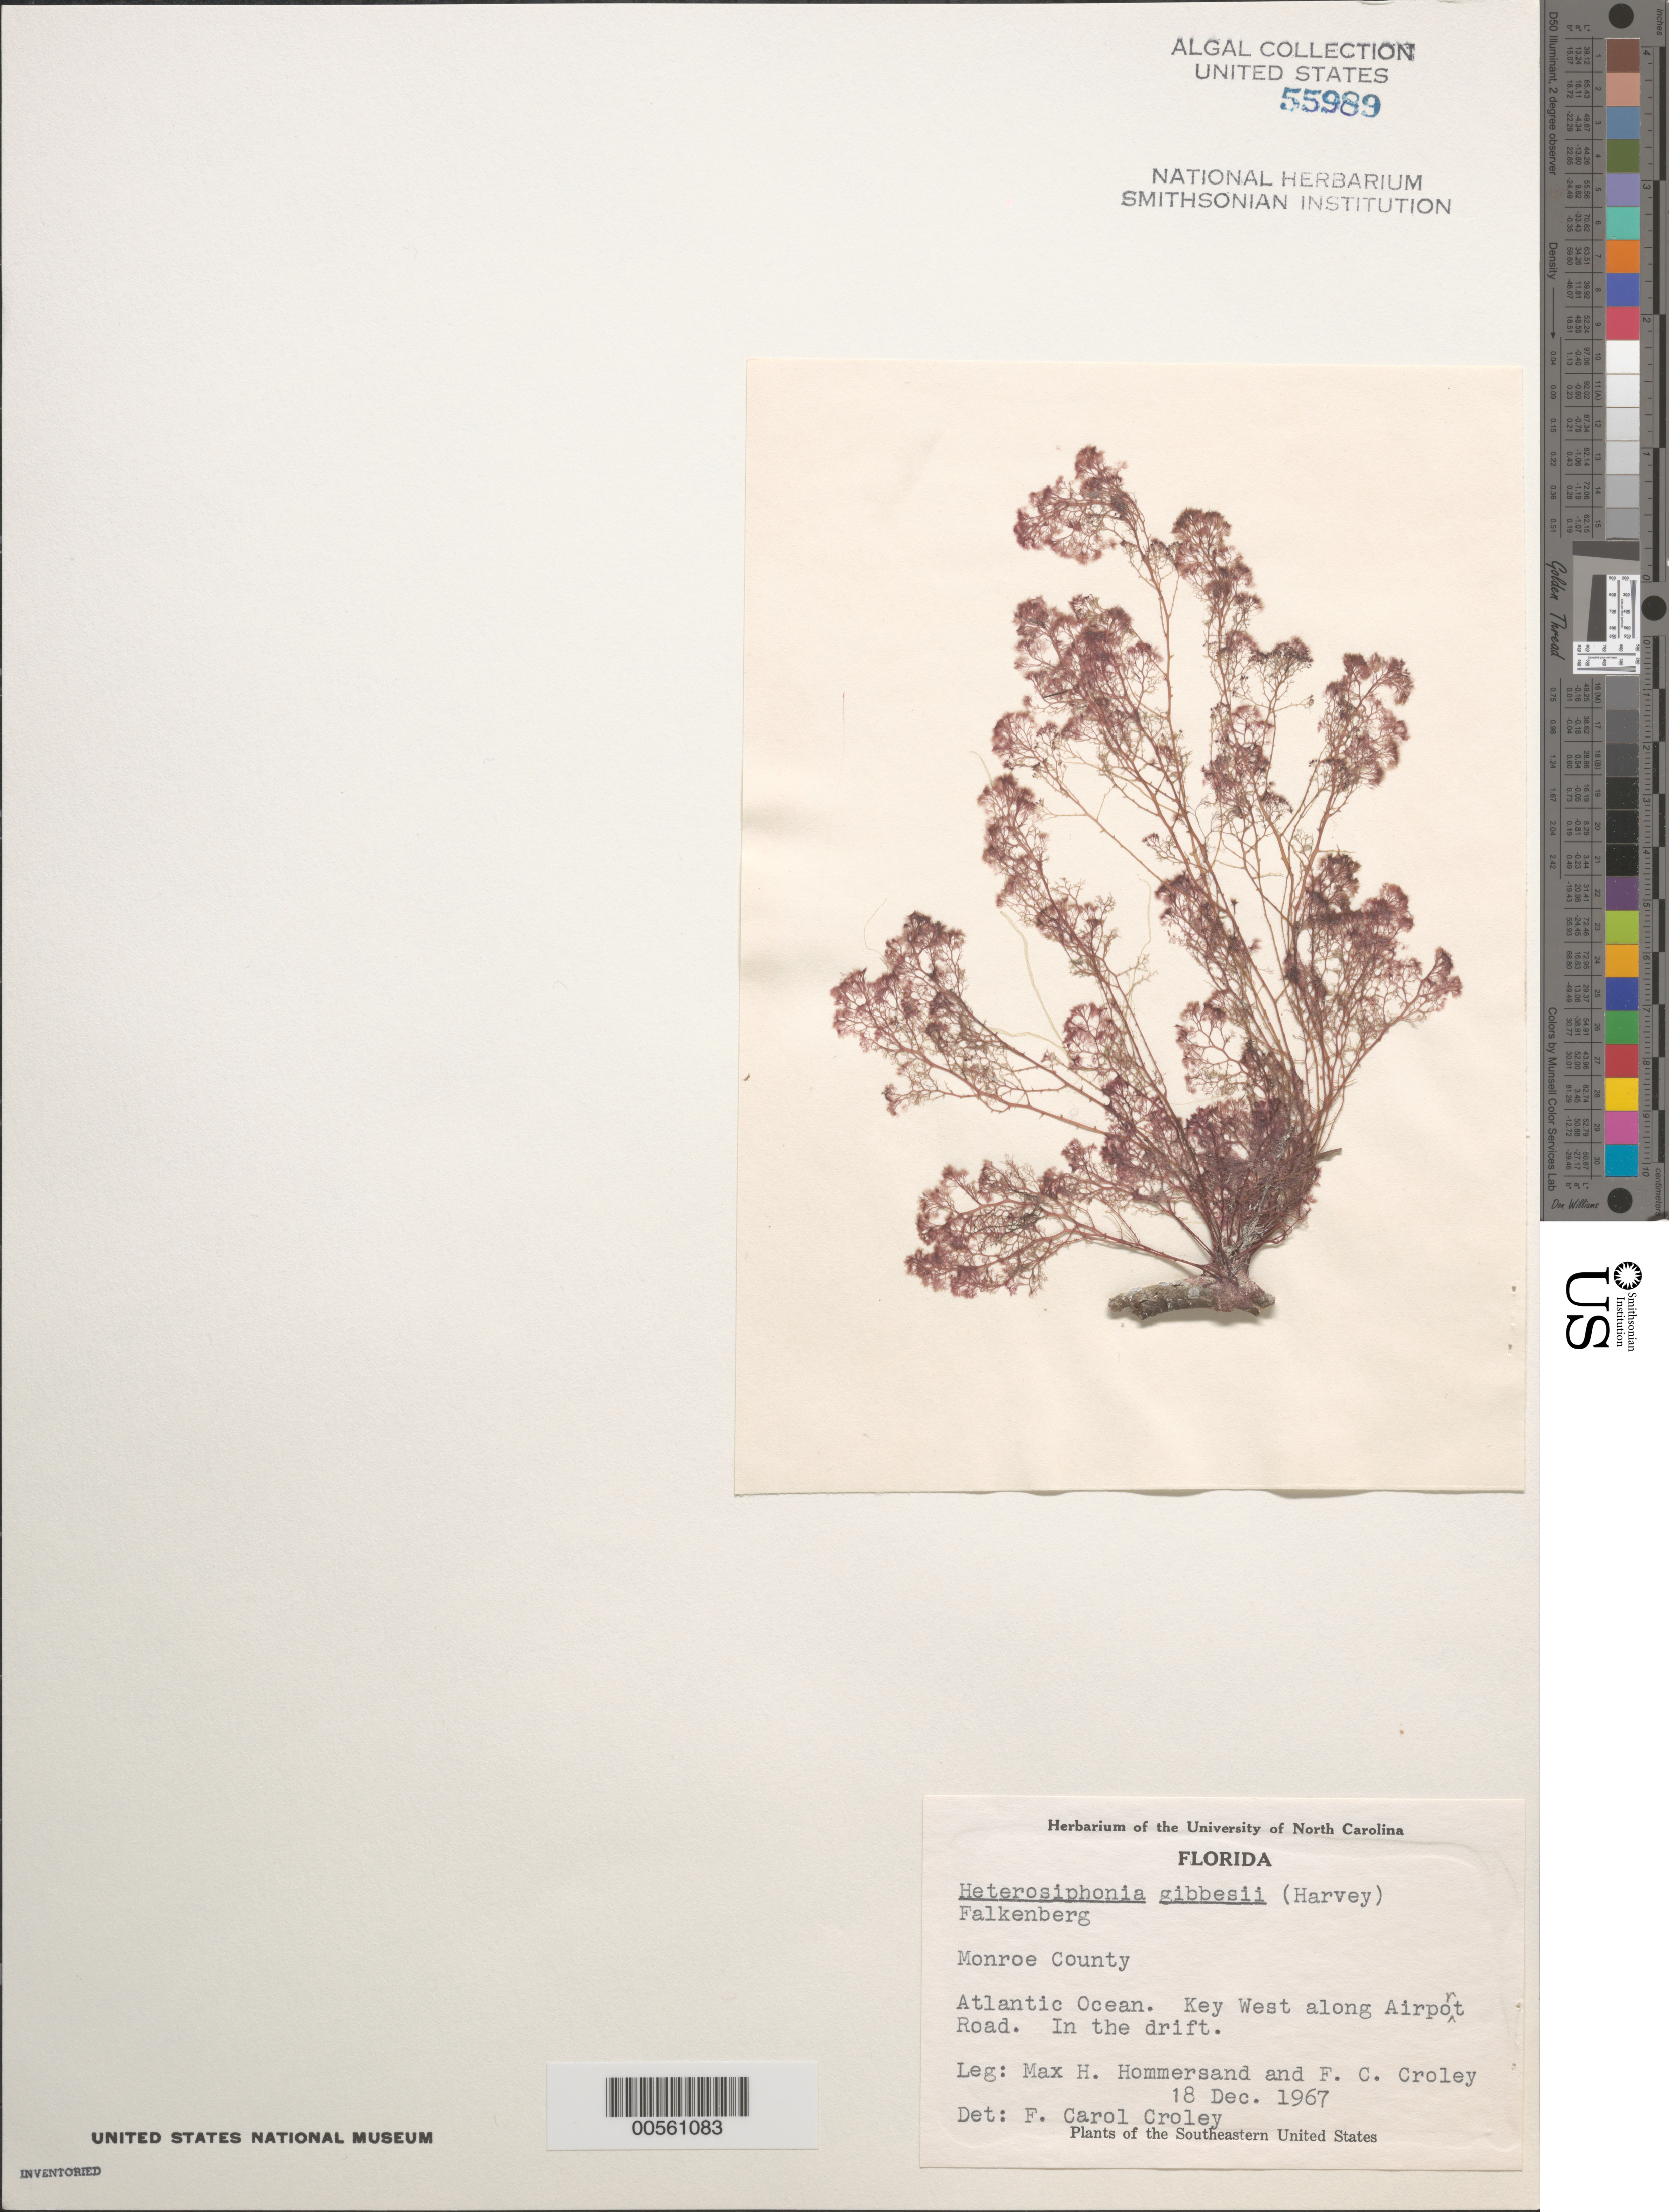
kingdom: Plantae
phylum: Rhodophyta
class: Florideophyceae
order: Ceramiales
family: Dasyaceae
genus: Heterosiphonia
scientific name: Heterosiphonia gibbesii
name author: (Harv.)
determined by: Croley, F. C.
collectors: M. H. Hommersand & F. C. Croley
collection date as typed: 18 Dec 1967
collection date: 1967-12-18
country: United States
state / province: Florida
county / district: Monroe County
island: Key West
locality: Airport Road, Atlantic Ocean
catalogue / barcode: US 55989